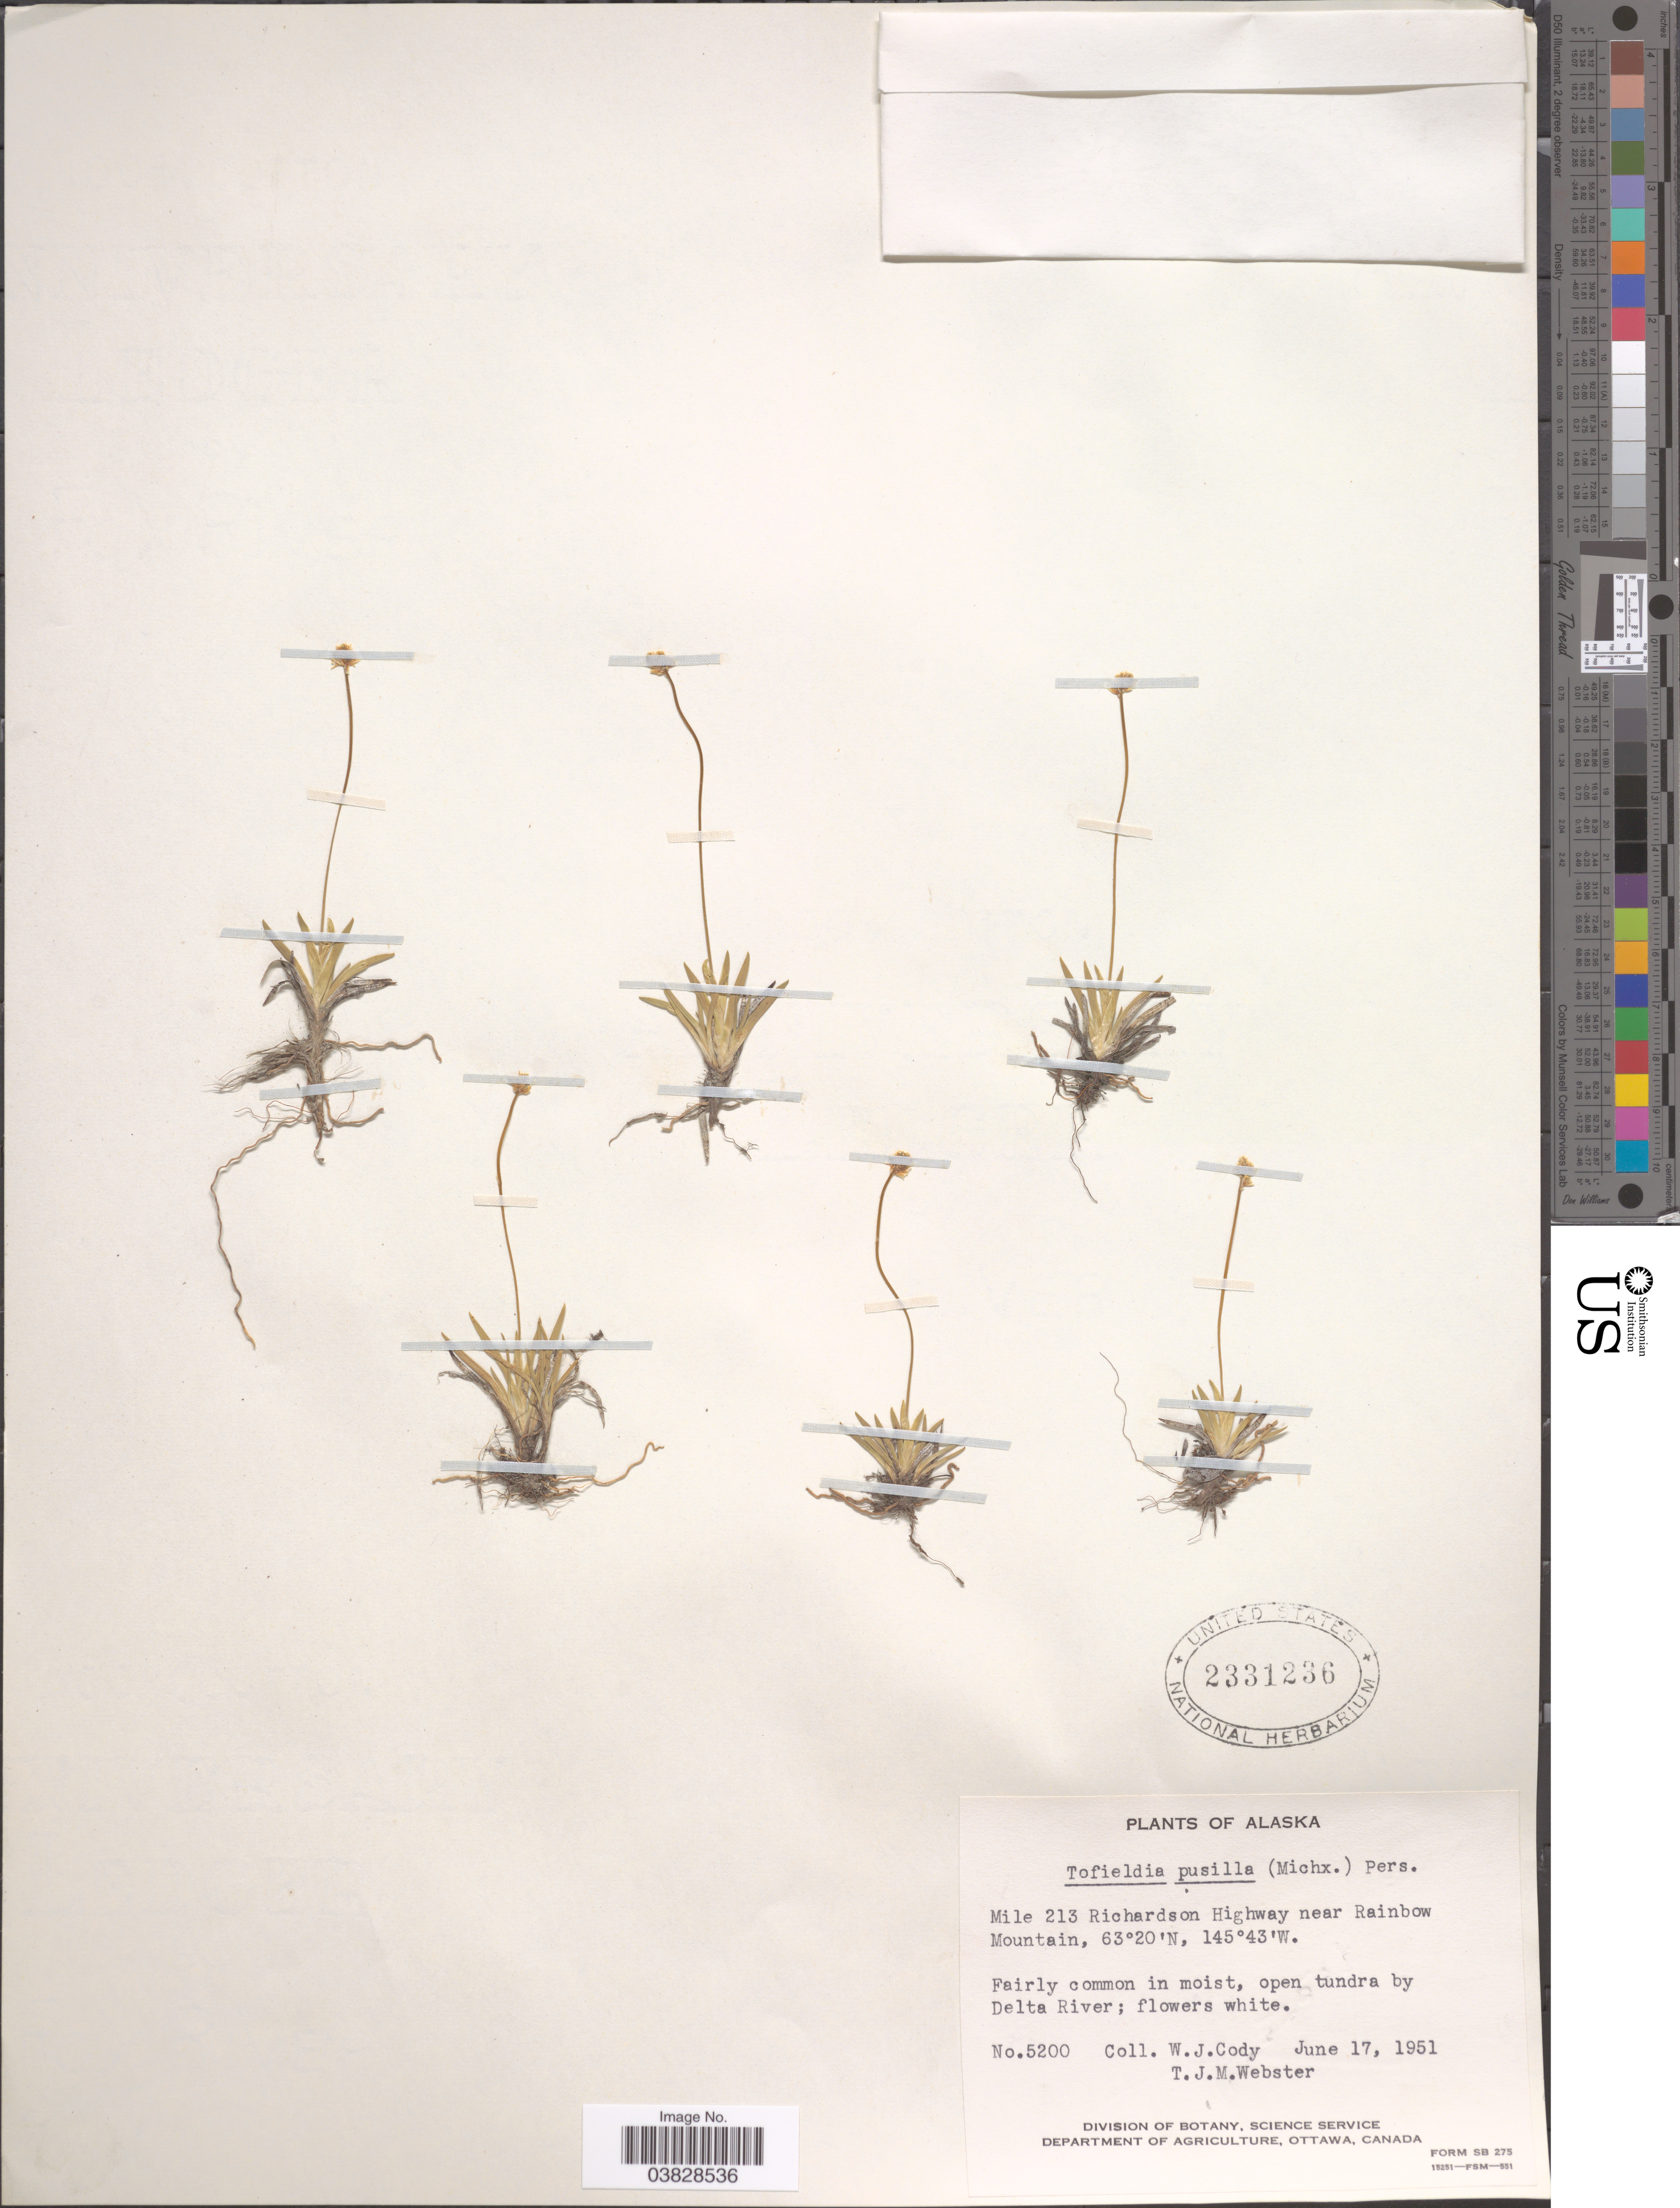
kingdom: Plantae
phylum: Tracheophyta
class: Liliopsida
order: Alismatales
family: Tofieldiaceae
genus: Tofieldia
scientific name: Tofieldia pusilla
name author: (Michx.) Pers.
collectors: W. Cody & T. J. Webster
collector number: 5200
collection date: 1951-06-17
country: United States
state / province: Alaska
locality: Mile 213 Richardson Highway near Rainbow Mountain. Open tundra by Delta River.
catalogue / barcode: US 2331236